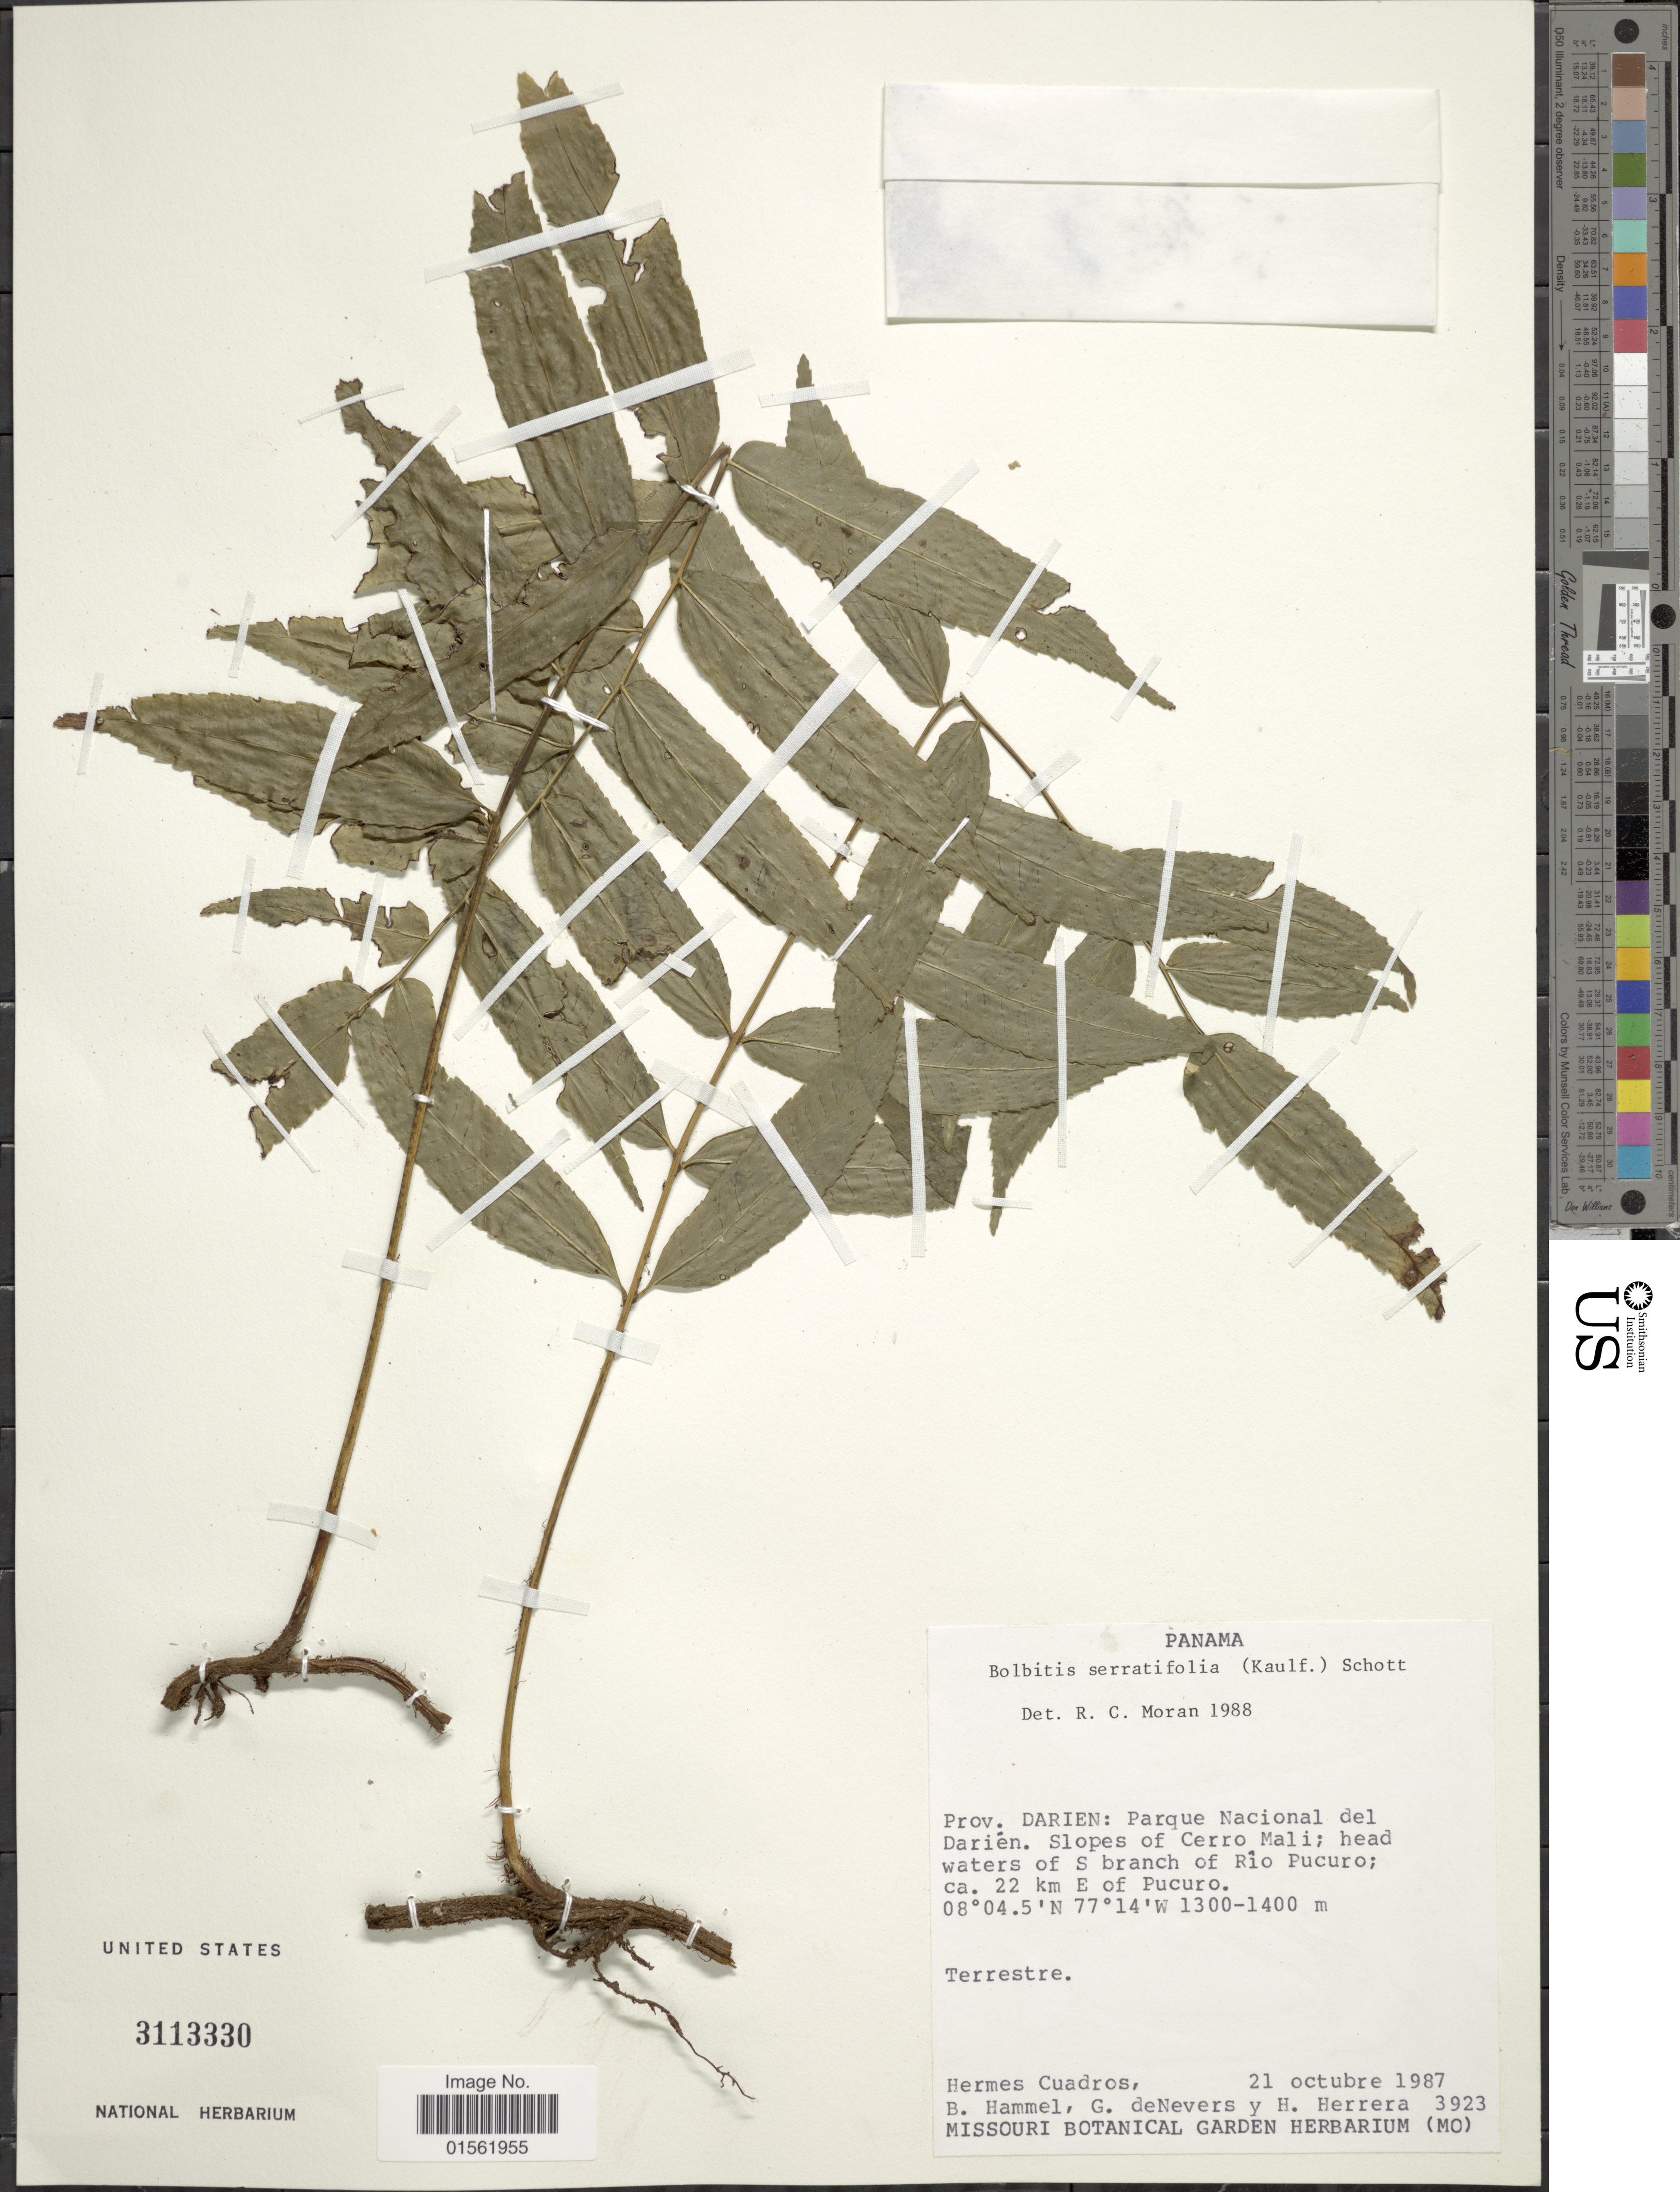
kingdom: Plantae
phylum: Tracheophyta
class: Polypodiopsida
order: Polypodiales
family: Dryopteridaceae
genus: Bolbitis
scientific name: Bolbitis serratifolia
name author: (Mert. ex Kaulf.) Schott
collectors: H. Cuadros, B. Hammel, G. DeNevers & H. Herrera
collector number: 3923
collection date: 1987-10-21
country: Panama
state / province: Darién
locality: Parque Nacional del Darién. Slopes of Cerro Mali; head waters of S branch of Rio Pucuro; ca. 22 km E of Pucuro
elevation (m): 1300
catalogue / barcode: US 3113330